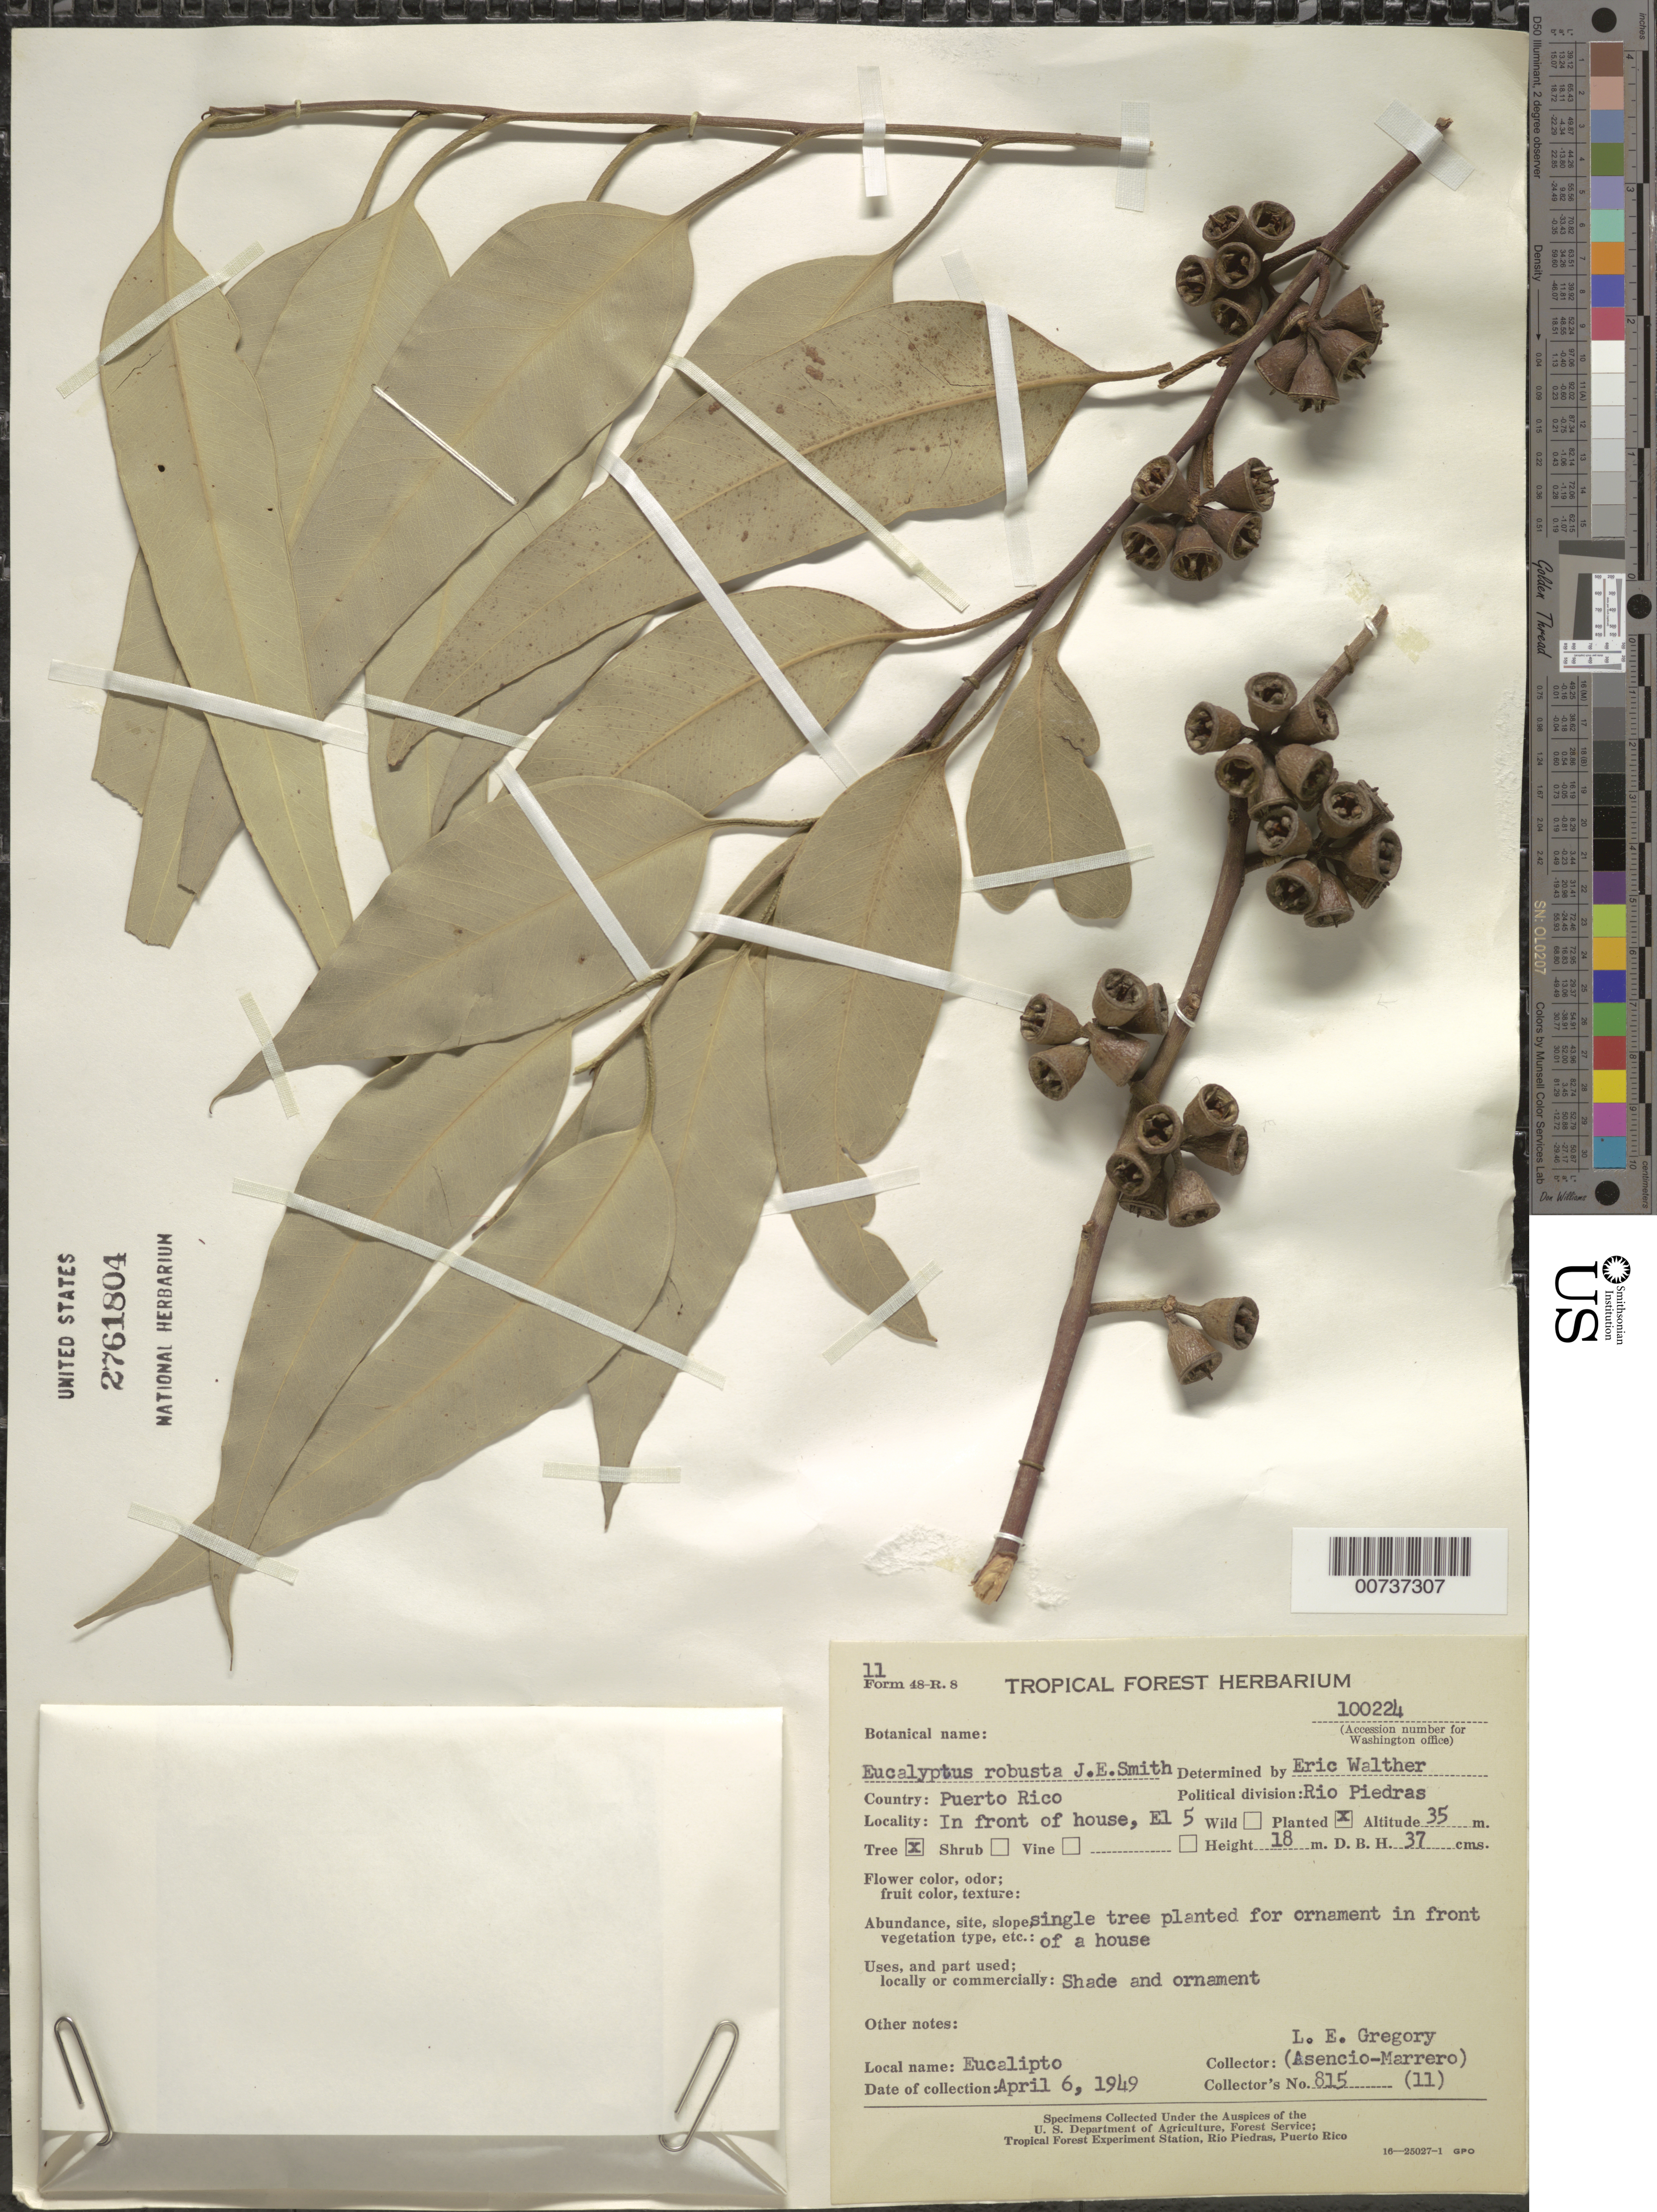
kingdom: Plantae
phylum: Tracheophyta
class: Magnoliopsida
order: Myrtales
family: Myrtaceae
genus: Eucalyptus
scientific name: Eucalyptus robusta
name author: Sm.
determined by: Walther, E.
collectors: L. E. Gregory, -. Marrero & -. Asencio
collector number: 815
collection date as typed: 06 Apr 1949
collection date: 1949-04-06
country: Puerto Rico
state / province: San Juan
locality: In front of house, El 5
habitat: Singled tree planted for ornament in front of a house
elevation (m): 35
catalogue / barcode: US 2761804